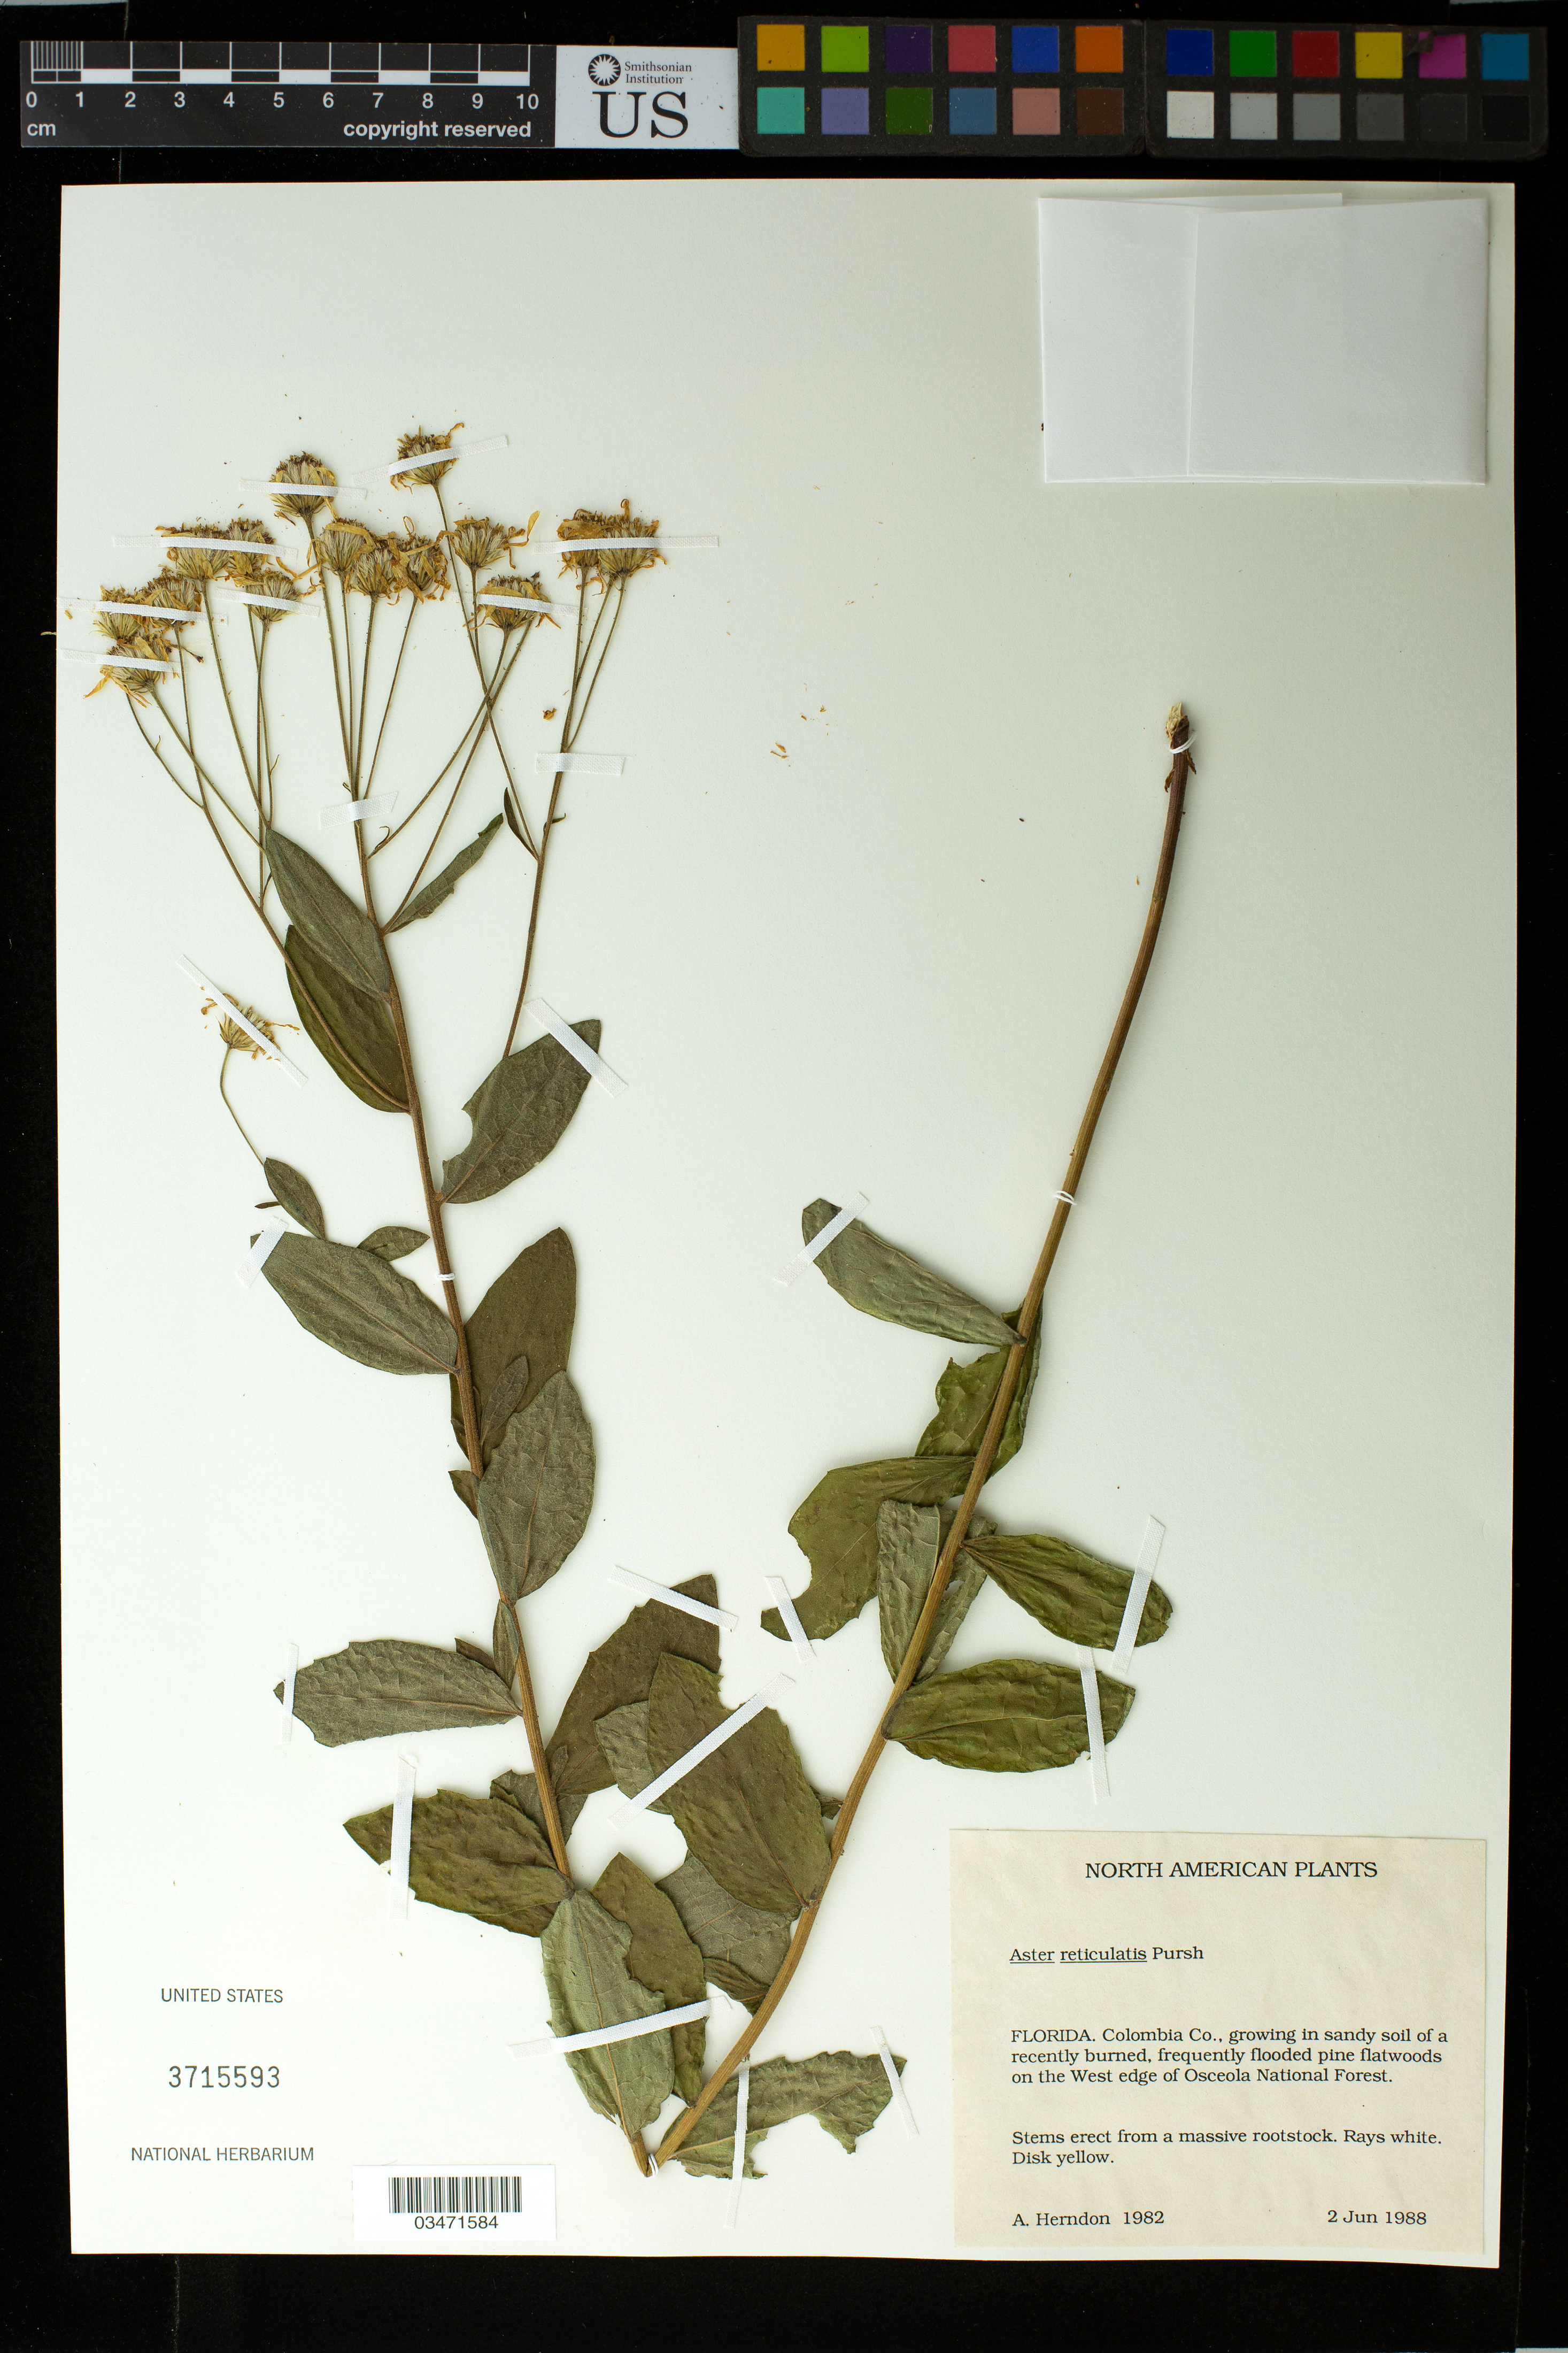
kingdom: Plantae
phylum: Tracheophyta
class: Magnoliopsida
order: Asterales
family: Asteraceae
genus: Aster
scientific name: Aster reticulatus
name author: Pursh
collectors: A. Herndon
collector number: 1982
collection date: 1988-06-02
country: United States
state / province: Florida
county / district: Columbia County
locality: Osceola National Forest, west edge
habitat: Growing in sandy soil of a recently burned, frequently flooded pine flatwoods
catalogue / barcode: US 3715593